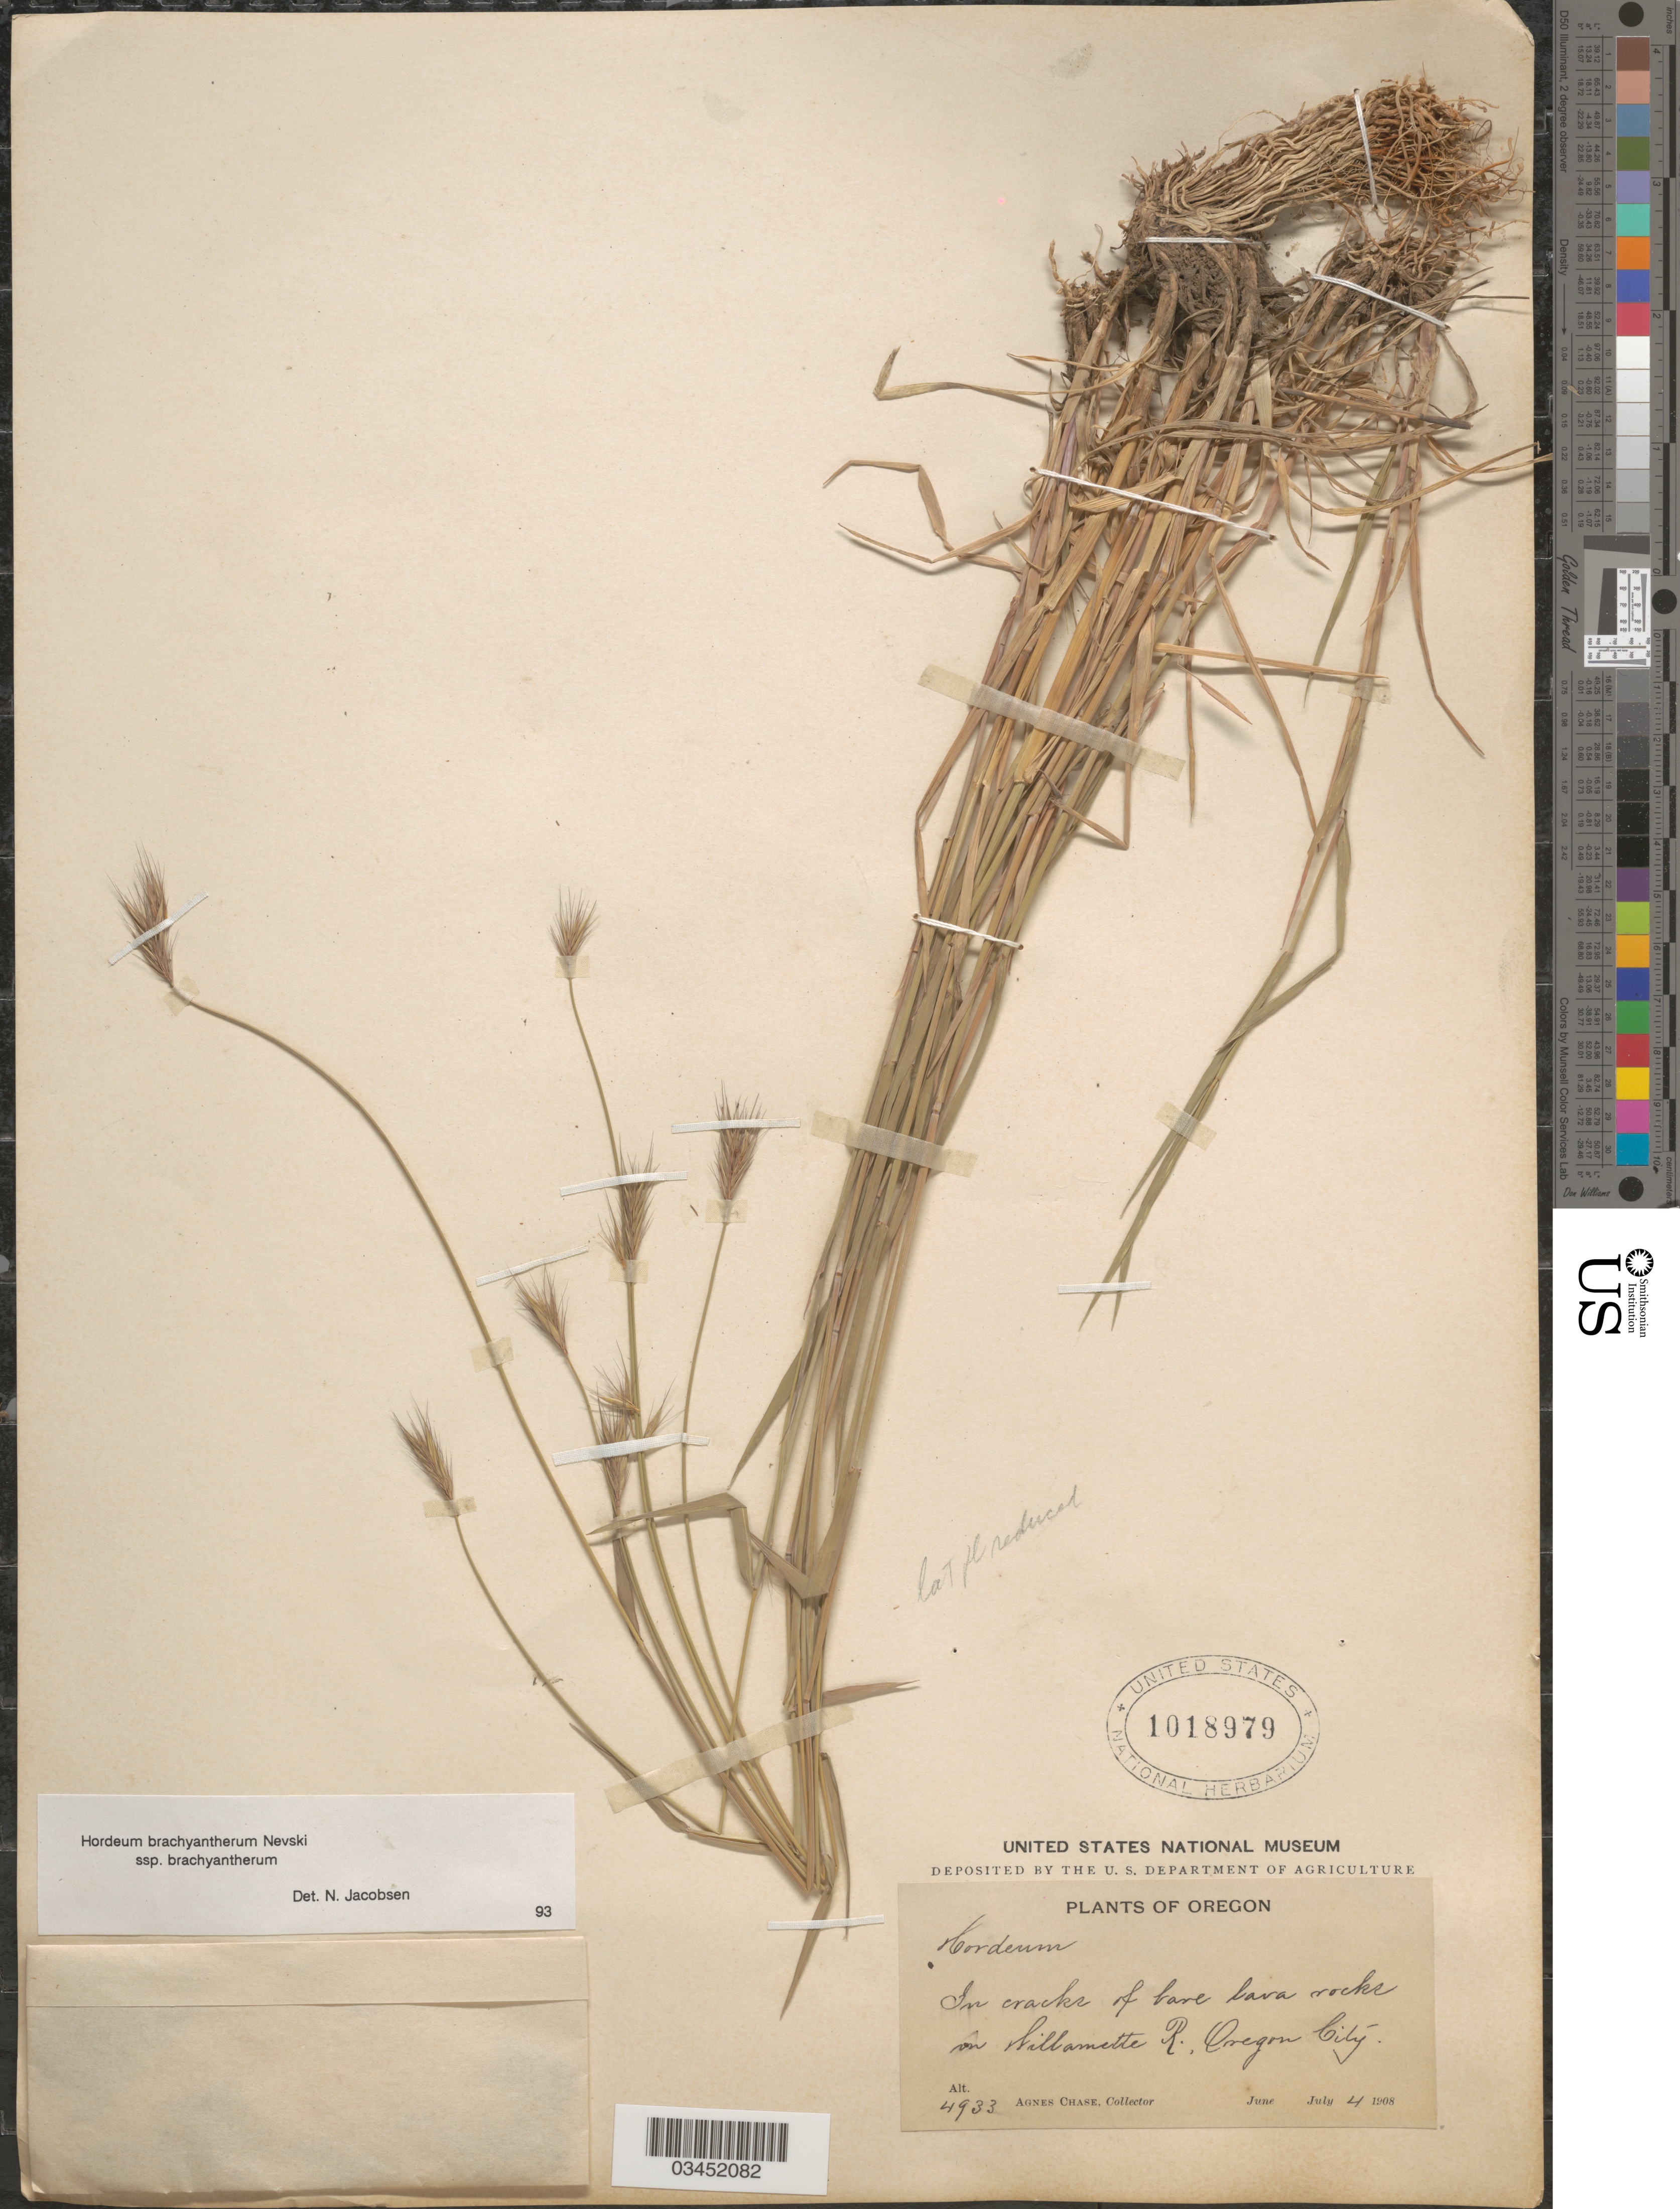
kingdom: Plantae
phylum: Tracheophyta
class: Liliopsida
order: Poales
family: Poaceae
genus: Hordeum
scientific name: Hordeum brachyantherum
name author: Nevski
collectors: A. Chase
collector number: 4933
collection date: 1908-07-04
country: United States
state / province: Oregon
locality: In cracks of bare lava rocks on Willamette R., Oregon City.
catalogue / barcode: US 1018979